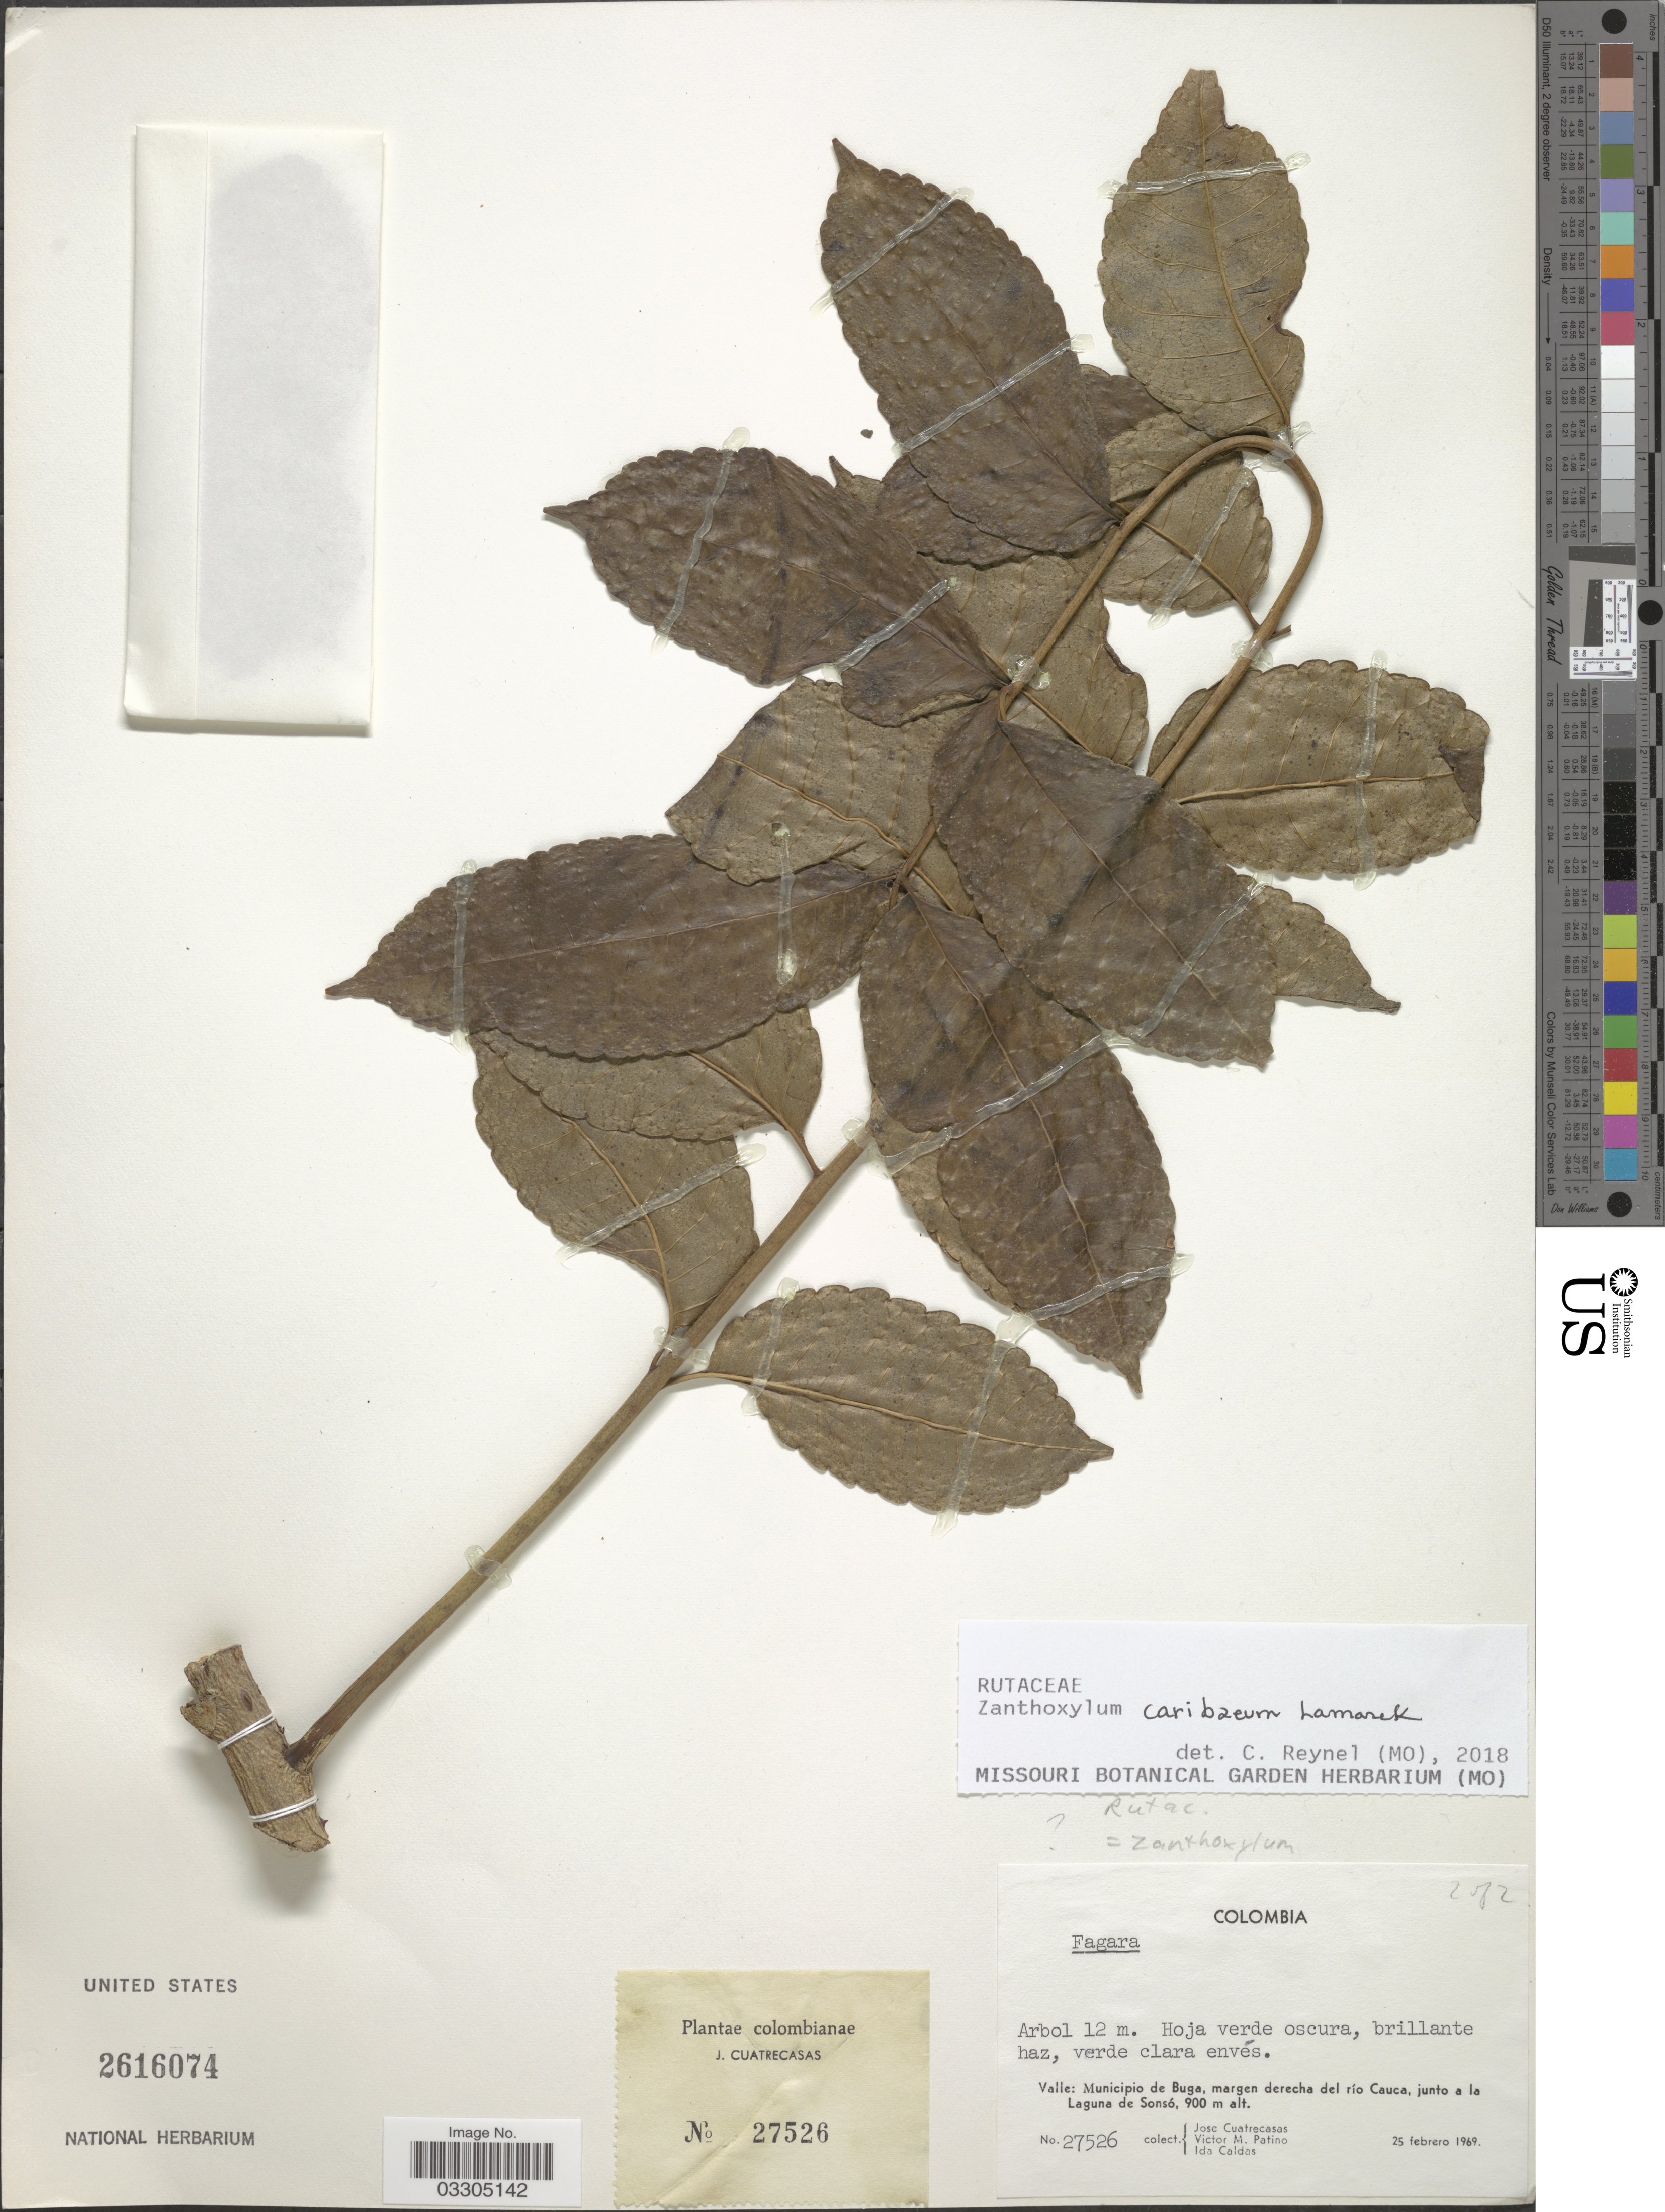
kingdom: Plantae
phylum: Tracheophyta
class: Magnoliopsida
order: Sapindales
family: Rutaceae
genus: Zanthoxylum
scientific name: Zanthoxylum caribaeum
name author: Lam.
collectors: J. Cuatrecasas, V. M. Patiño & I. Caldas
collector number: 27526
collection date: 1969-02-25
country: Colombia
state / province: Valle del Cauca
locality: Valle: Municipio de Buga, margen derecha del río Cauca, junto a la Laguna de Sonsó.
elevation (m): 900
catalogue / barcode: US 2616074